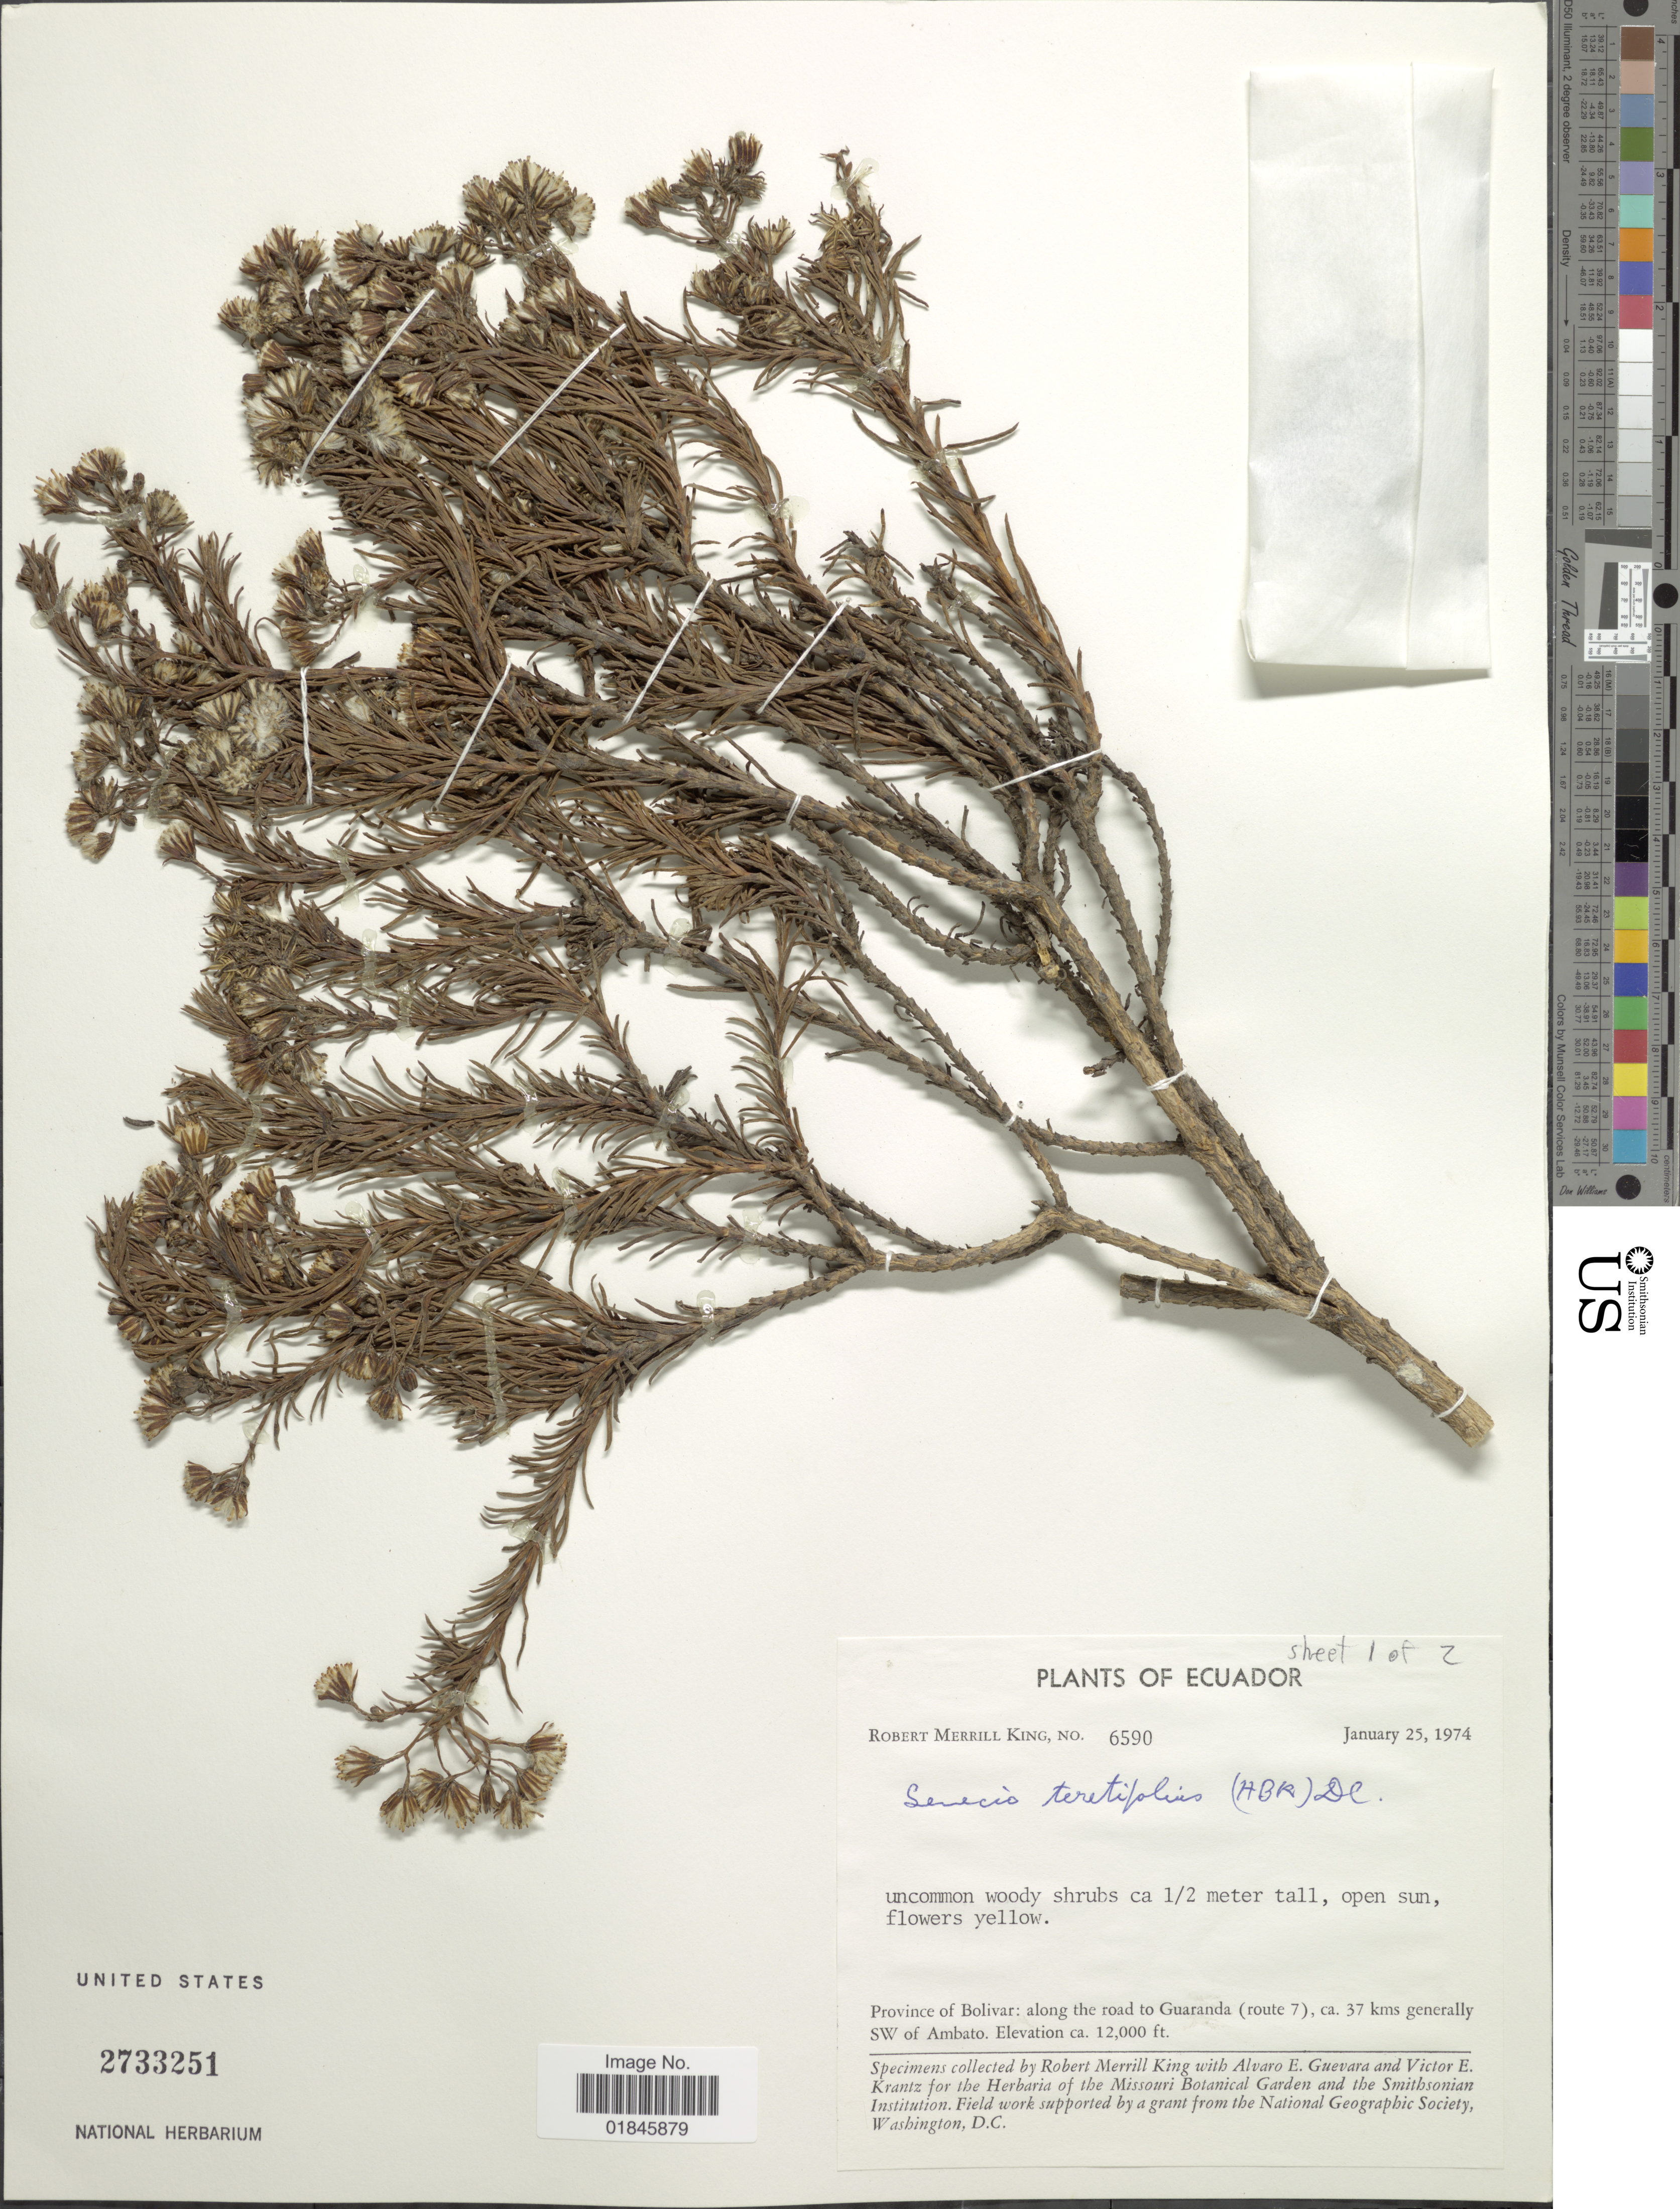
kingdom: Plantae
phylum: Tracheophyta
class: Magnoliopsida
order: Asterales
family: Asteraceae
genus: Pentacalia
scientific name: Pentacalia teretifolia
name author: (Kunth) Cuatrec.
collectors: R. M. King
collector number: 6590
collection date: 1974-01-25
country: Ecuador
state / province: Bolívar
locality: Province Bolívar: along the road to Guaranda (route 7), ca. 37 kms generally SW of Ambato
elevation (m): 3658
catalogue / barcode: US 2733251